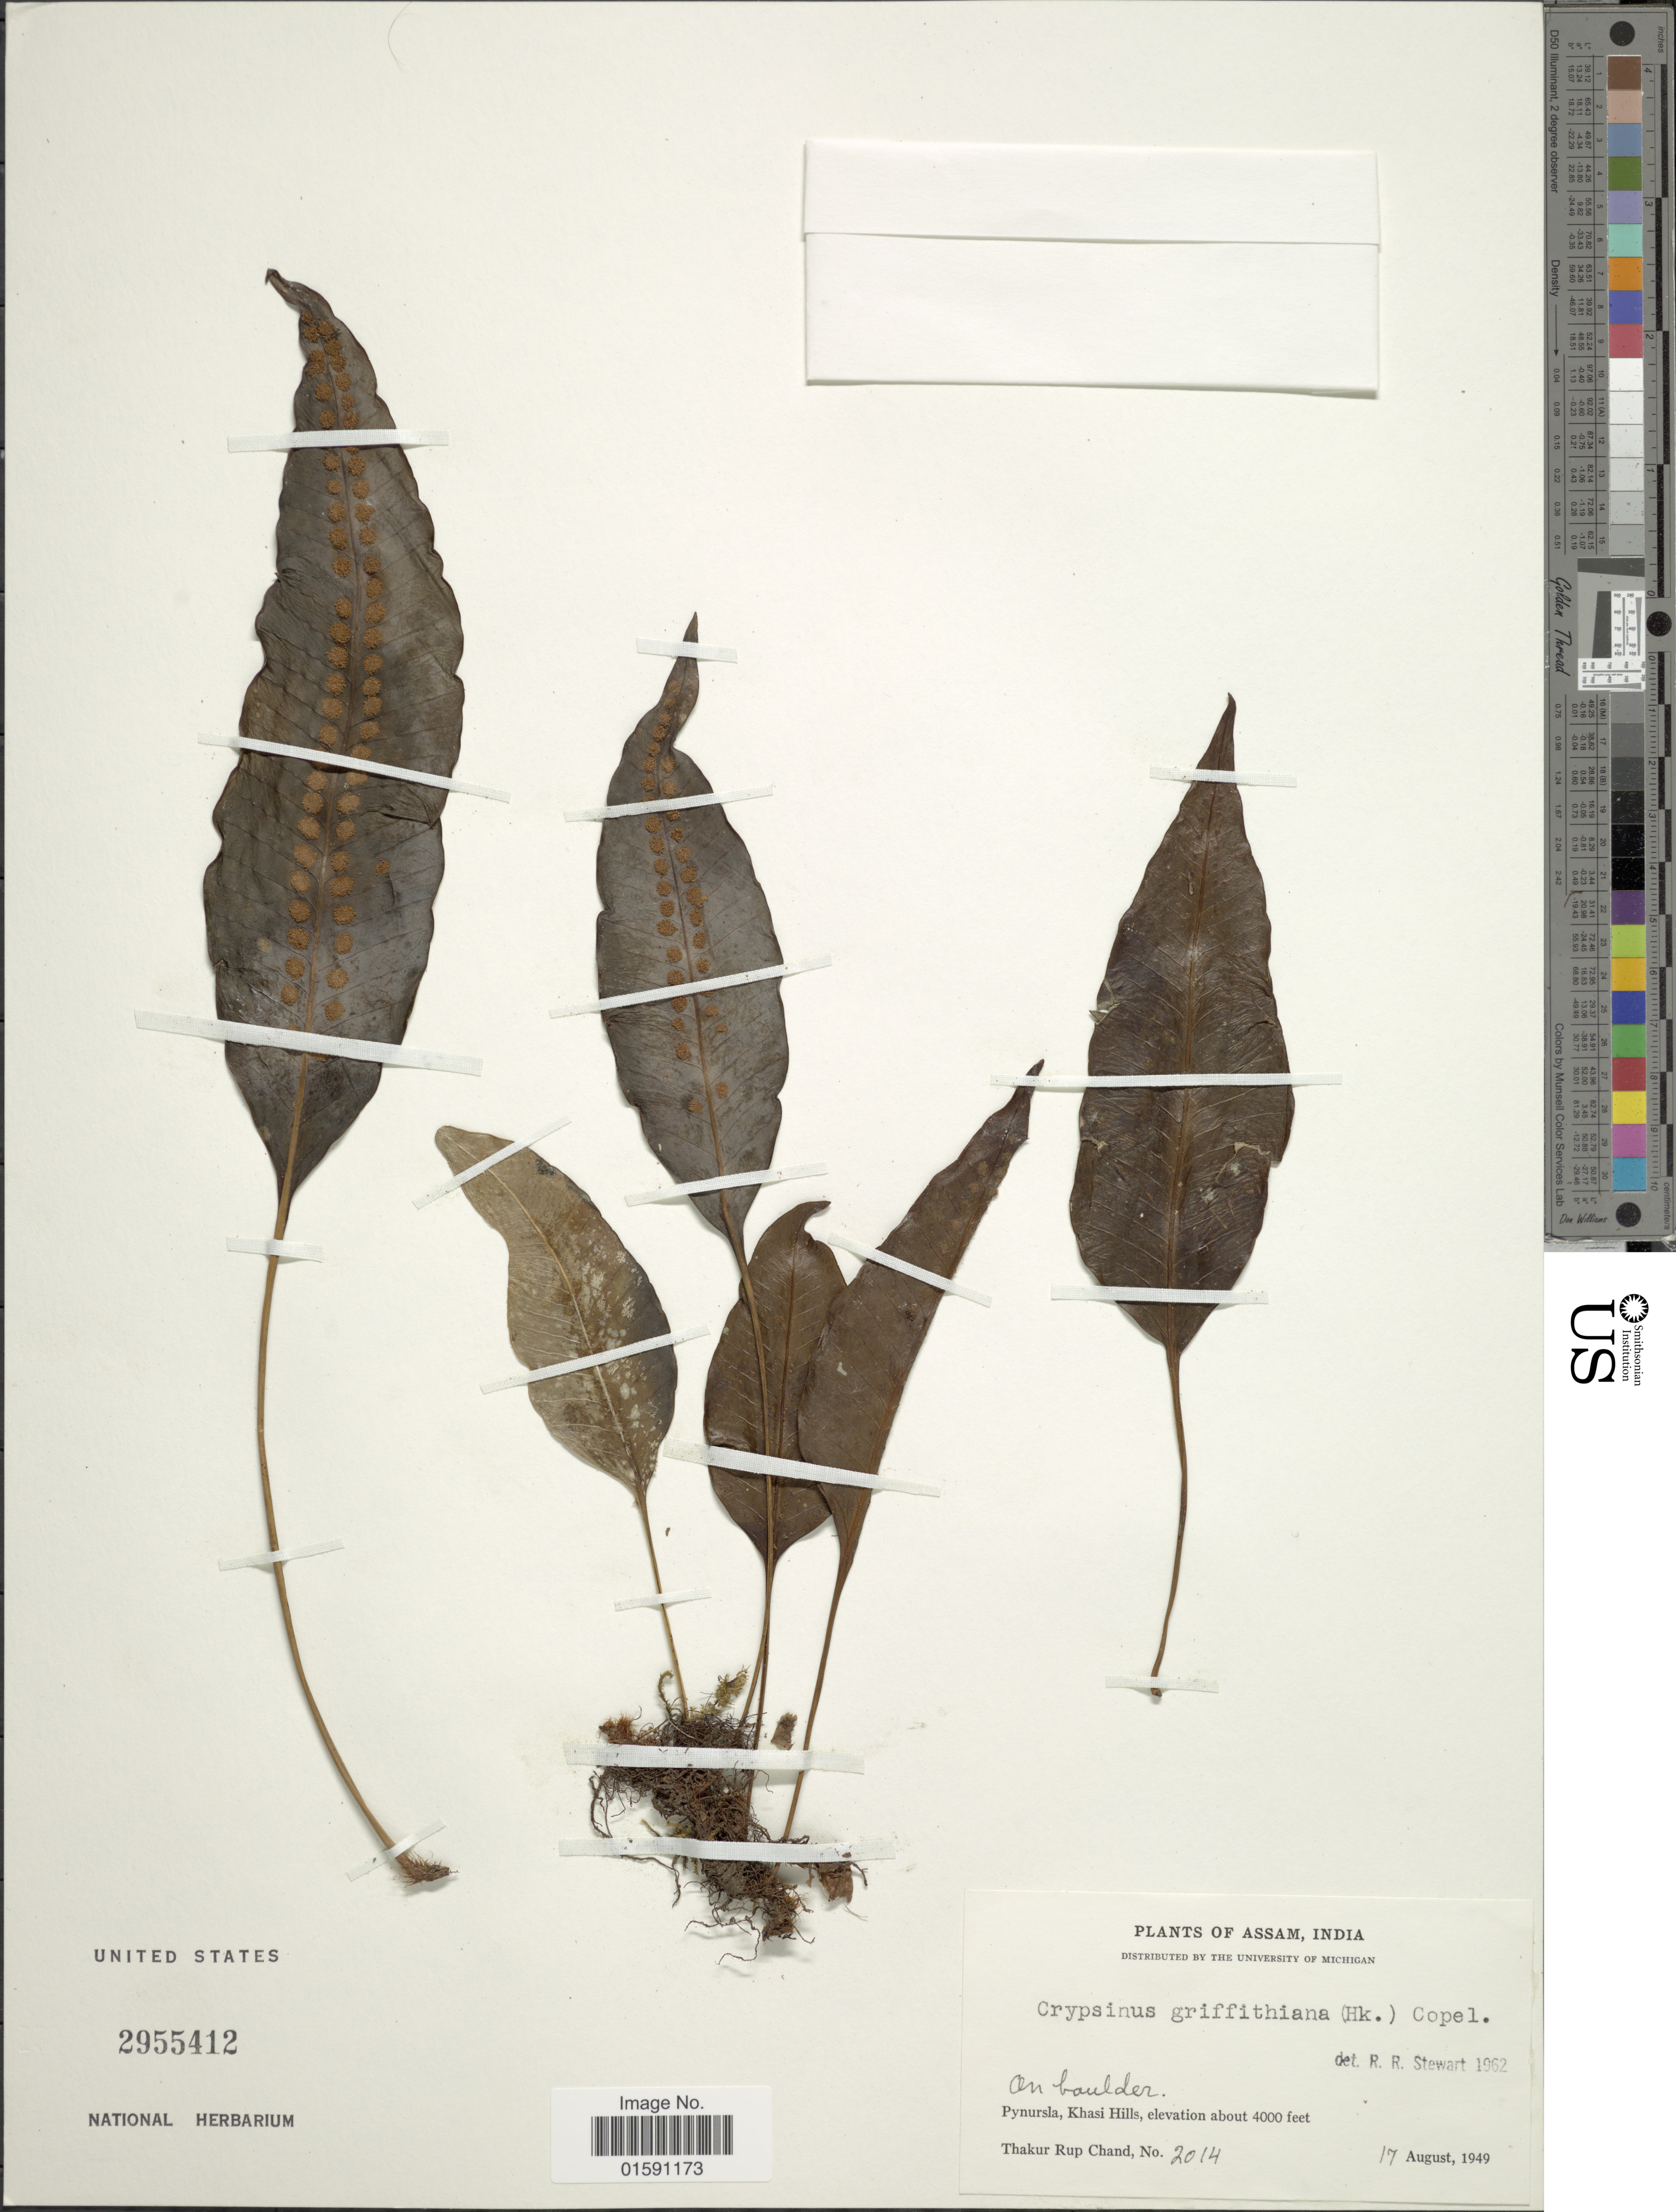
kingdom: Plantae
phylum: Tracheophyta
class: Polypodiopsida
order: Polypodiales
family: Polypodiaceae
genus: Selliguea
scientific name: Selliguea griffithiana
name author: (Hook.) Fraser-Jenk.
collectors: T. R. Chand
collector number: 2014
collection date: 1949-08-17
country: India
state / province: Meghalaya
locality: Pynursla, Khasi Hills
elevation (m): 1219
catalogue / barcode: US 2955412